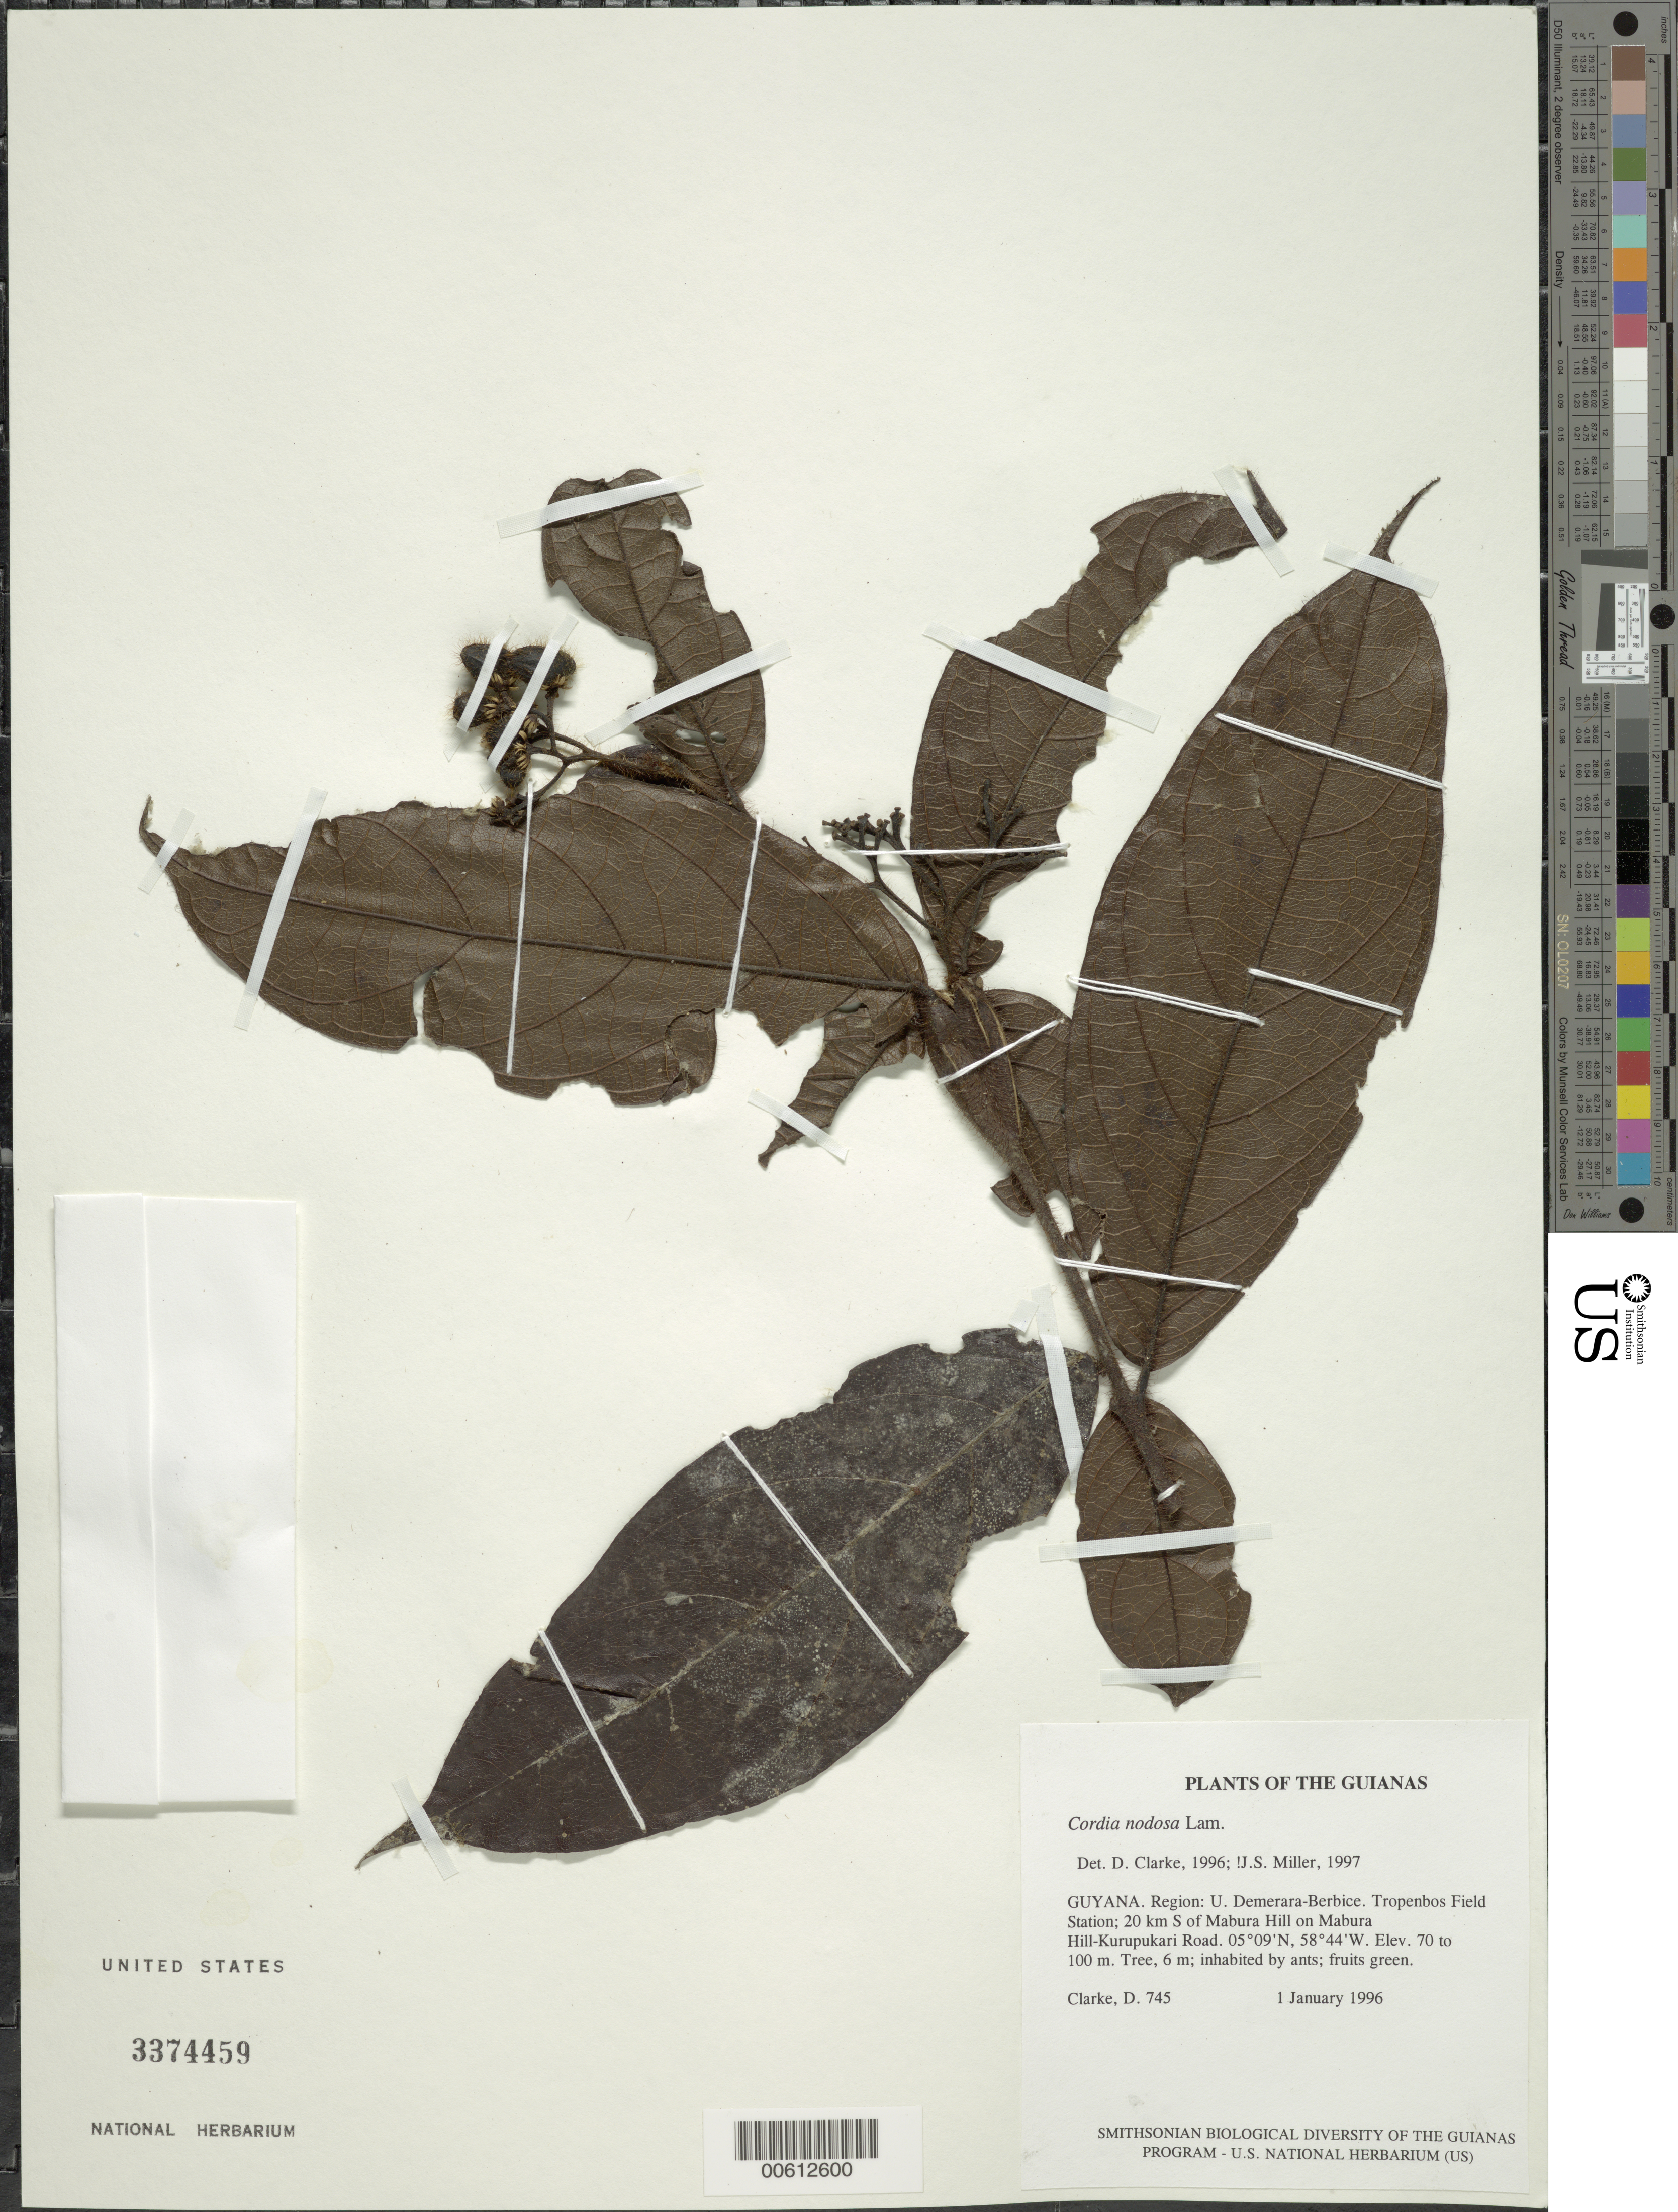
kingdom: Plantae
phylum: Tracheophyta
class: Magnoliopsida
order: Boraginales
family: Cordiaceae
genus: Cordia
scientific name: Cordia nodosa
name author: Lam.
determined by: Miller, James S., (MO), Missouri Botanical Garden (UNITED STATES)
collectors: H. D. Clarke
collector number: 745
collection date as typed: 1 January 1996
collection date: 1996-01-01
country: Guyana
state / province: U. Demerara-Berbice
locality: Tropenbos Field Station; 20 km S of Mabura Hill on Mabura Hill-Kurupukari Road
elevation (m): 70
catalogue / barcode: US 3374459